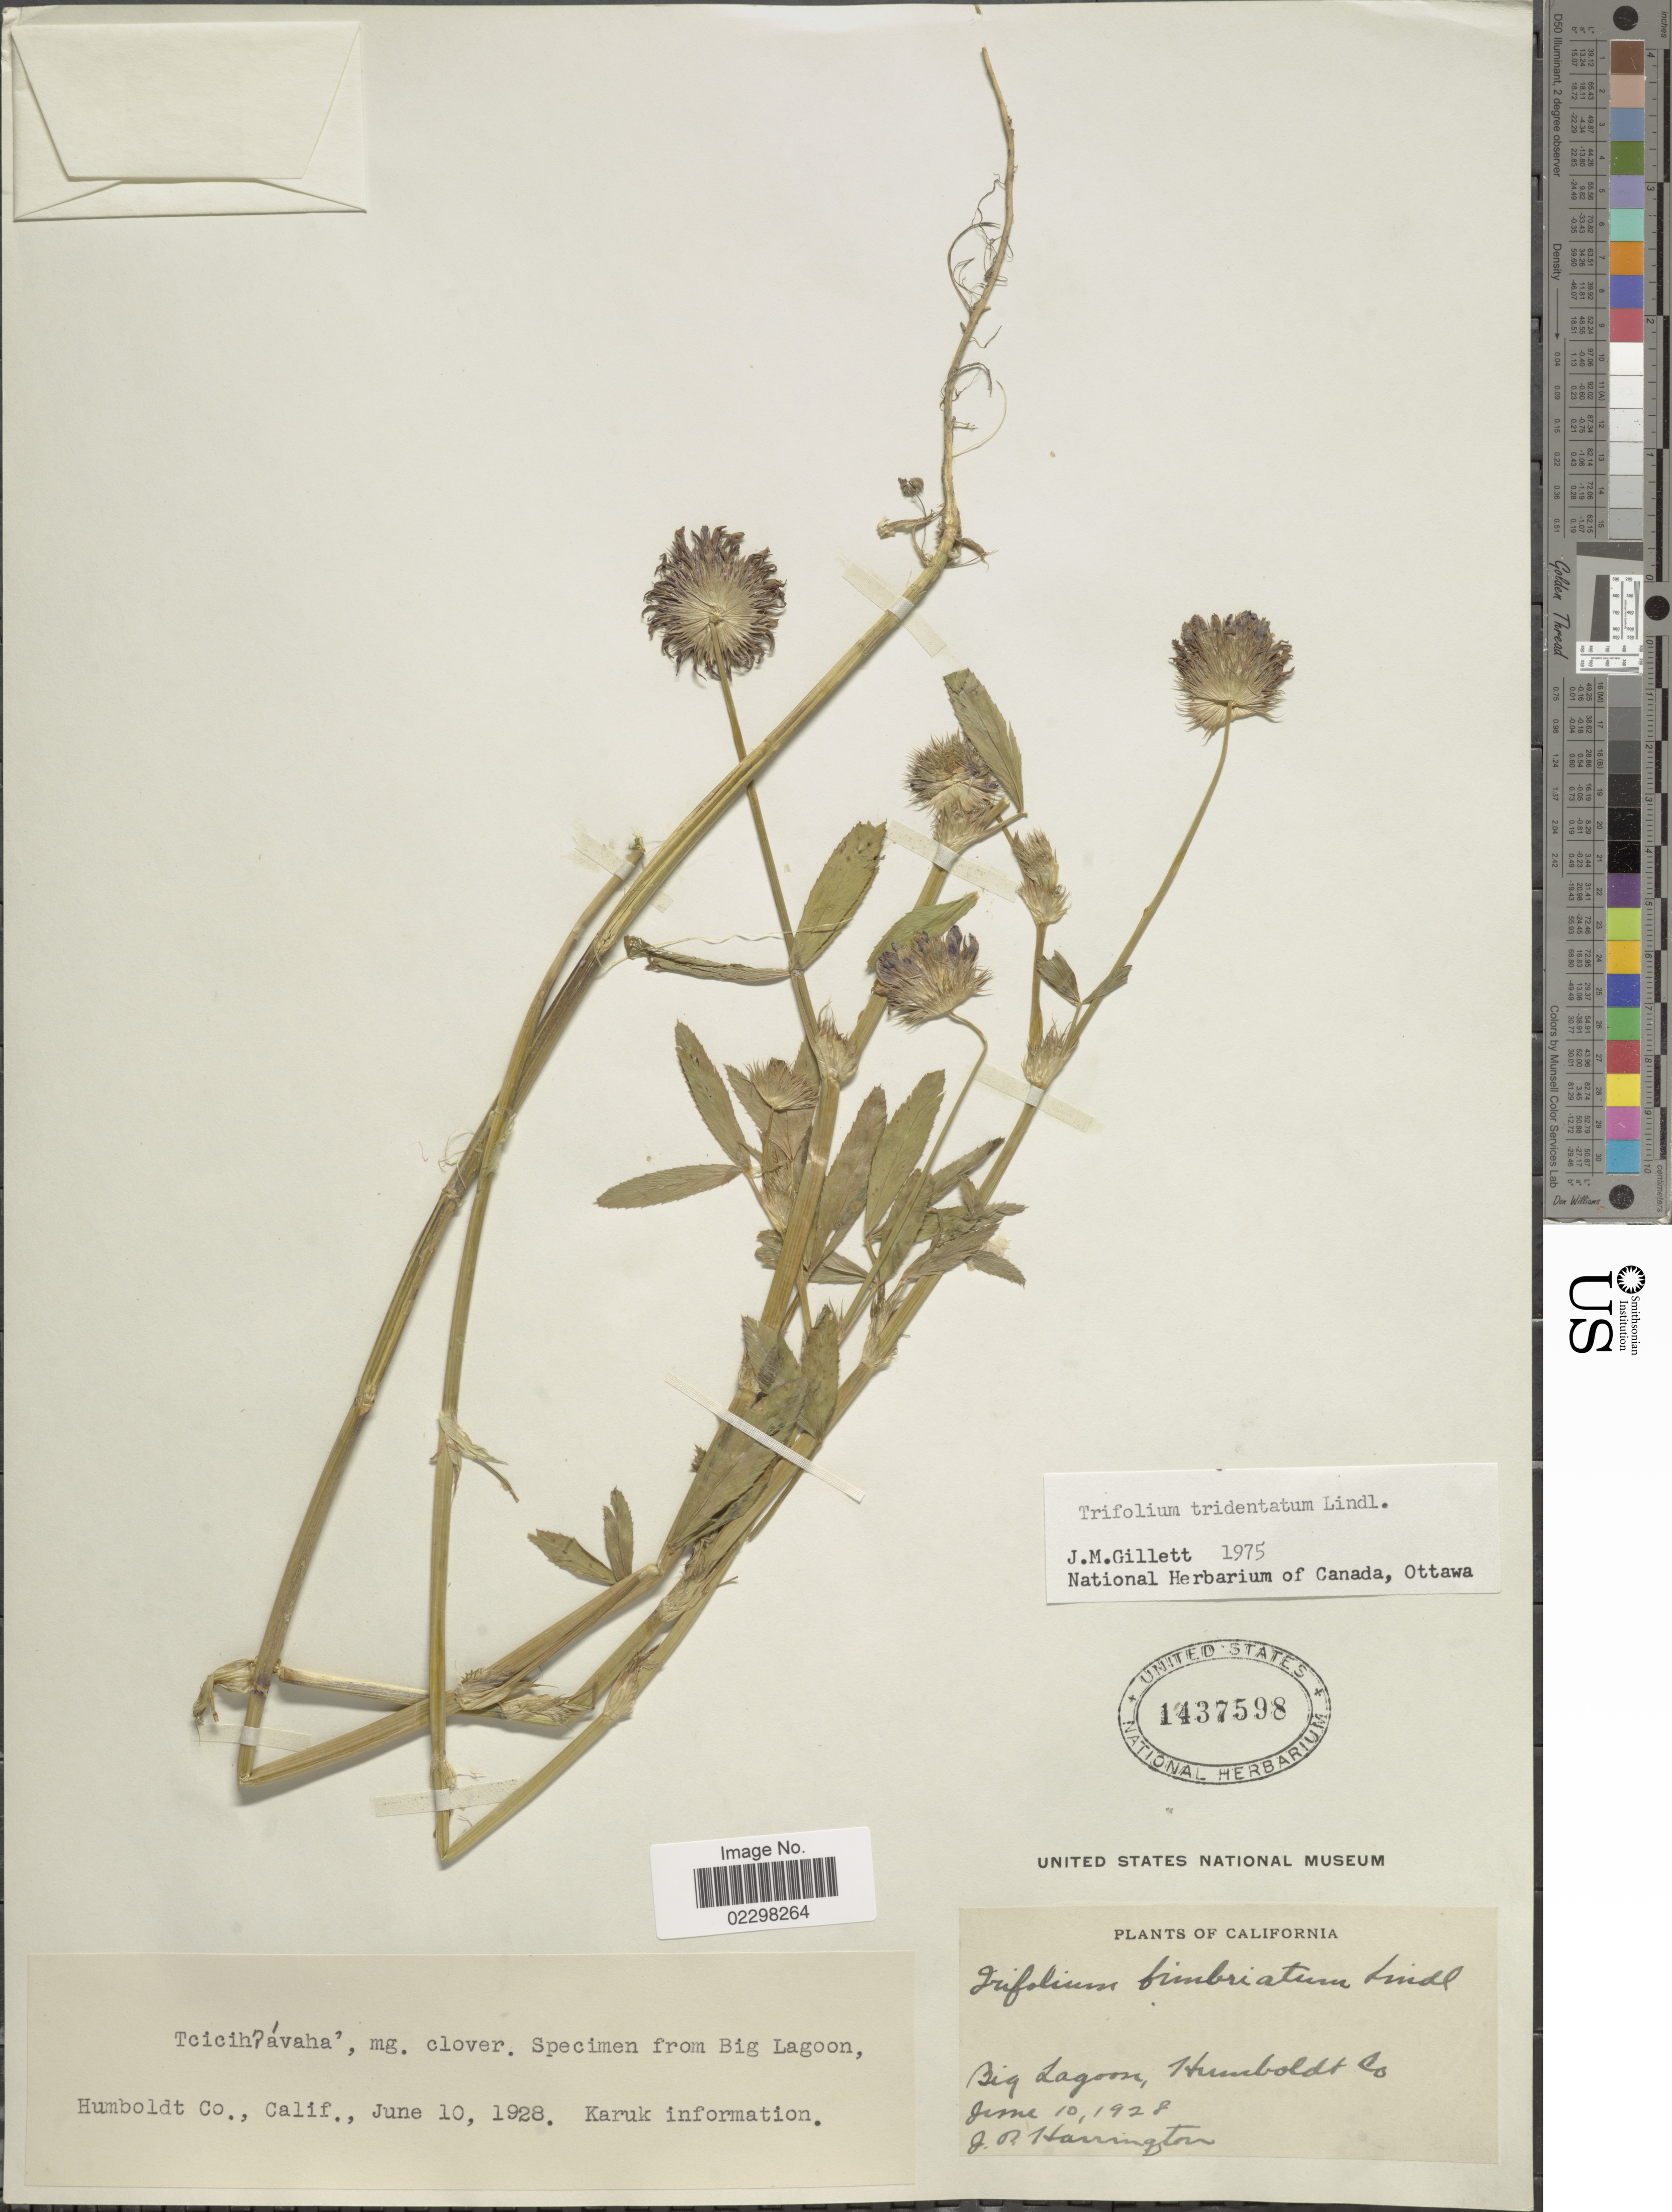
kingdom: Plantae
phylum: Tracheophyta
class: Magnoliopsida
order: Fabales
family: Fabaceae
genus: Trifolium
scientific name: Trifolium tridentatum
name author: Lindl.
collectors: J. Harrington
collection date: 1928-06-10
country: United States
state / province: California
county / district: Humboldt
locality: California, Big Lagoon, Humboldt Co.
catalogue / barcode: US 1437598